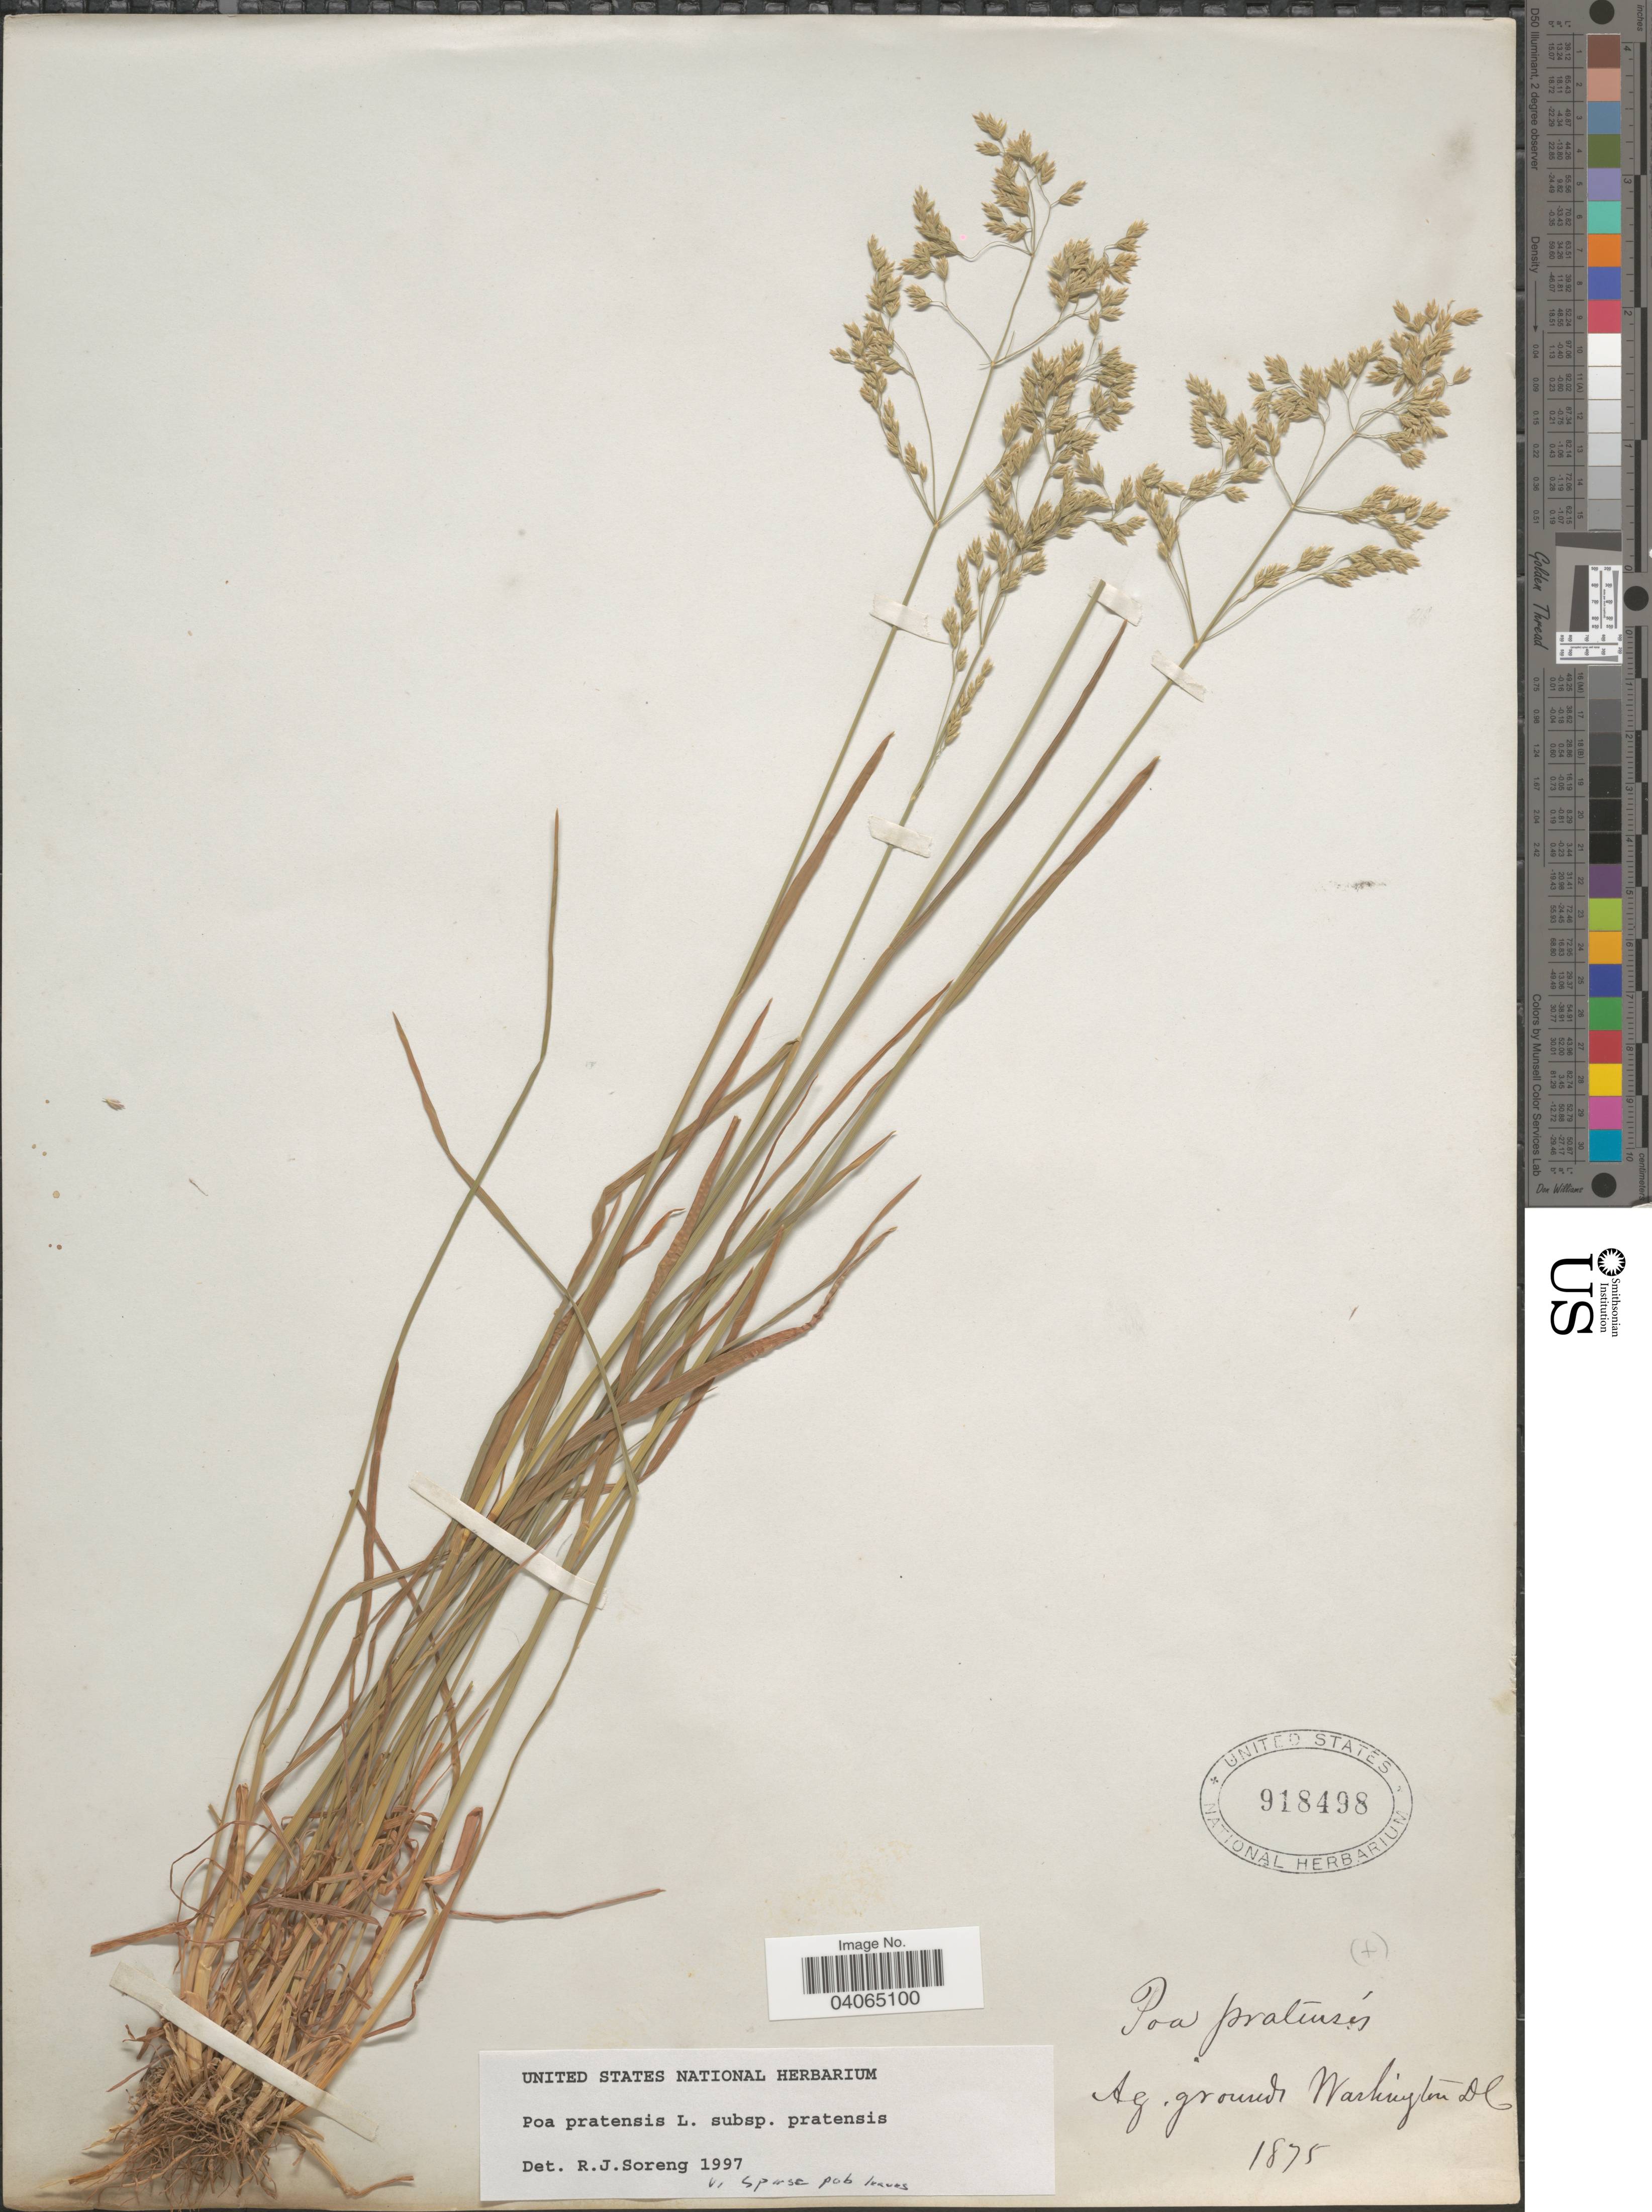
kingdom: Plantae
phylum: Tracheophyta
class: Liliopsida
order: Poales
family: Poaceae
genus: Poa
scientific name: Poa pratensis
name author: L.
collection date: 1875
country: United States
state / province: District of Columbia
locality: Ag. grounds Washington DC.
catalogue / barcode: US 918498